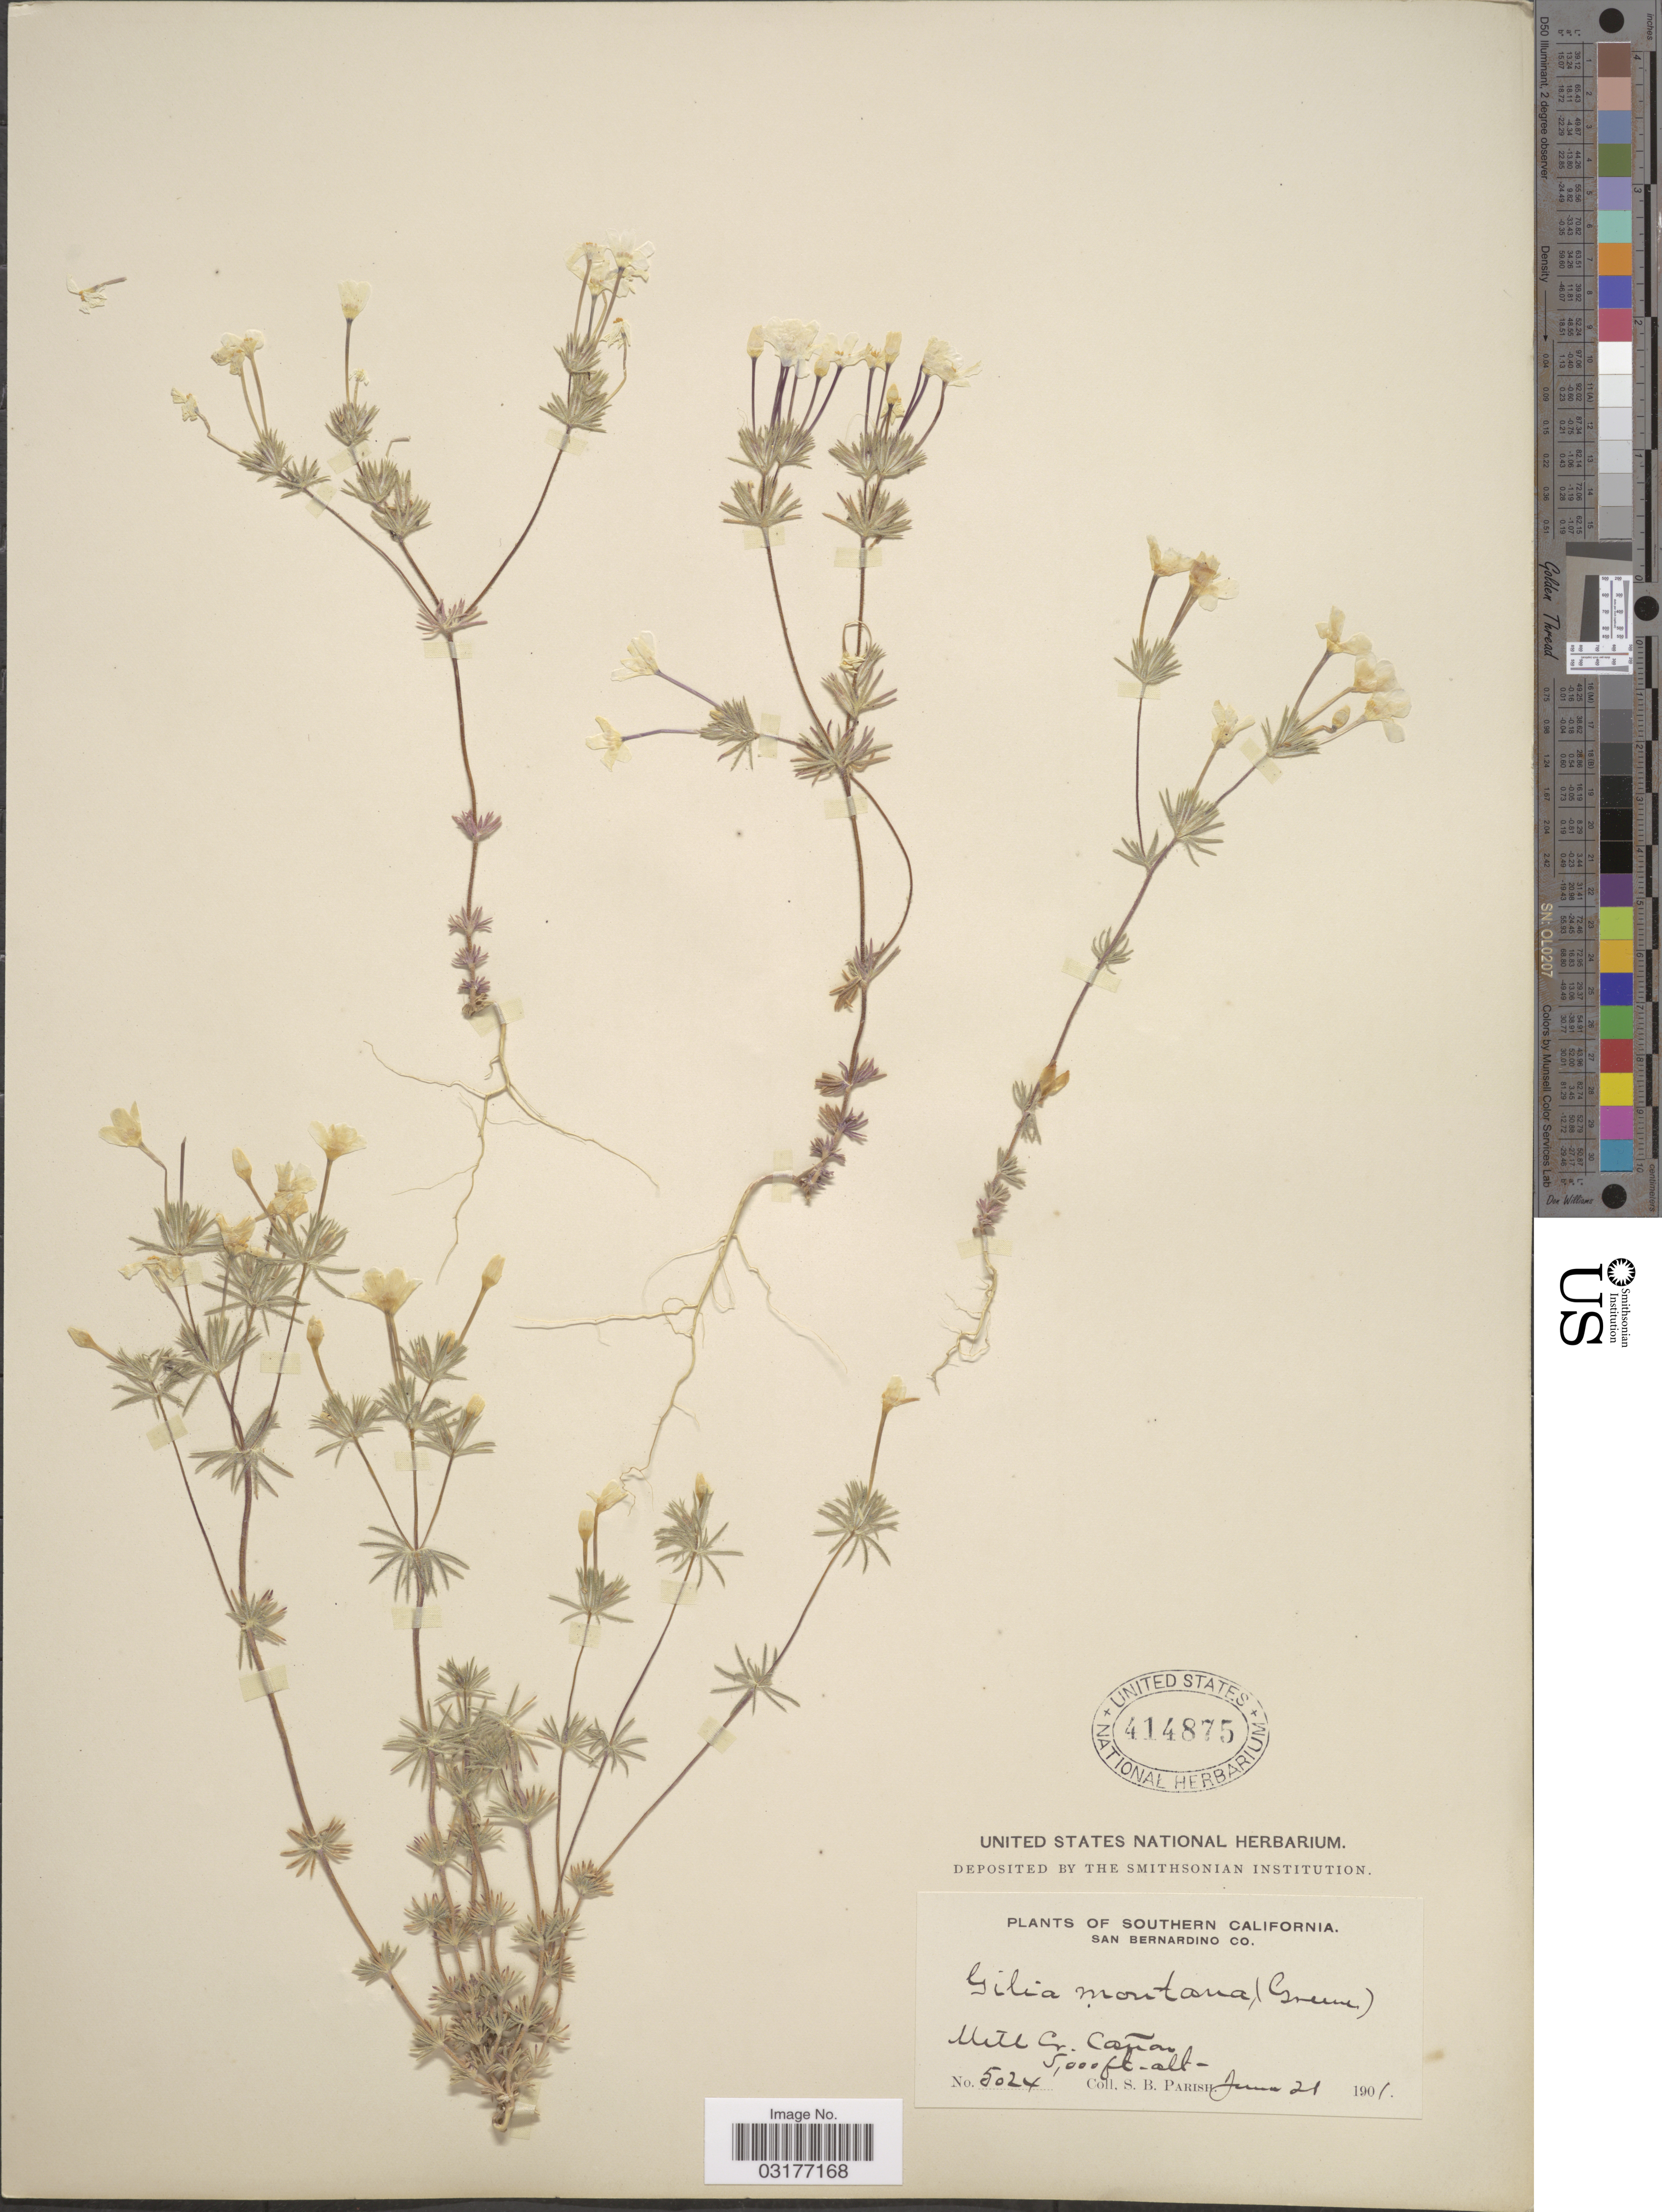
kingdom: Plantae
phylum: Tracheophyta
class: Magnoliopsida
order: Ericales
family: Polemoniaceae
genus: Leptosiphon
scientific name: Leptosiphon androsaceus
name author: Benth.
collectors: S. B. Parish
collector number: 5024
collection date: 1901-06-21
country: United States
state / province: California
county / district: San Bernardino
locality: Southern California. San Bernardino Co. Mill Cr. Cañon.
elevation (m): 1524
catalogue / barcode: US 414875